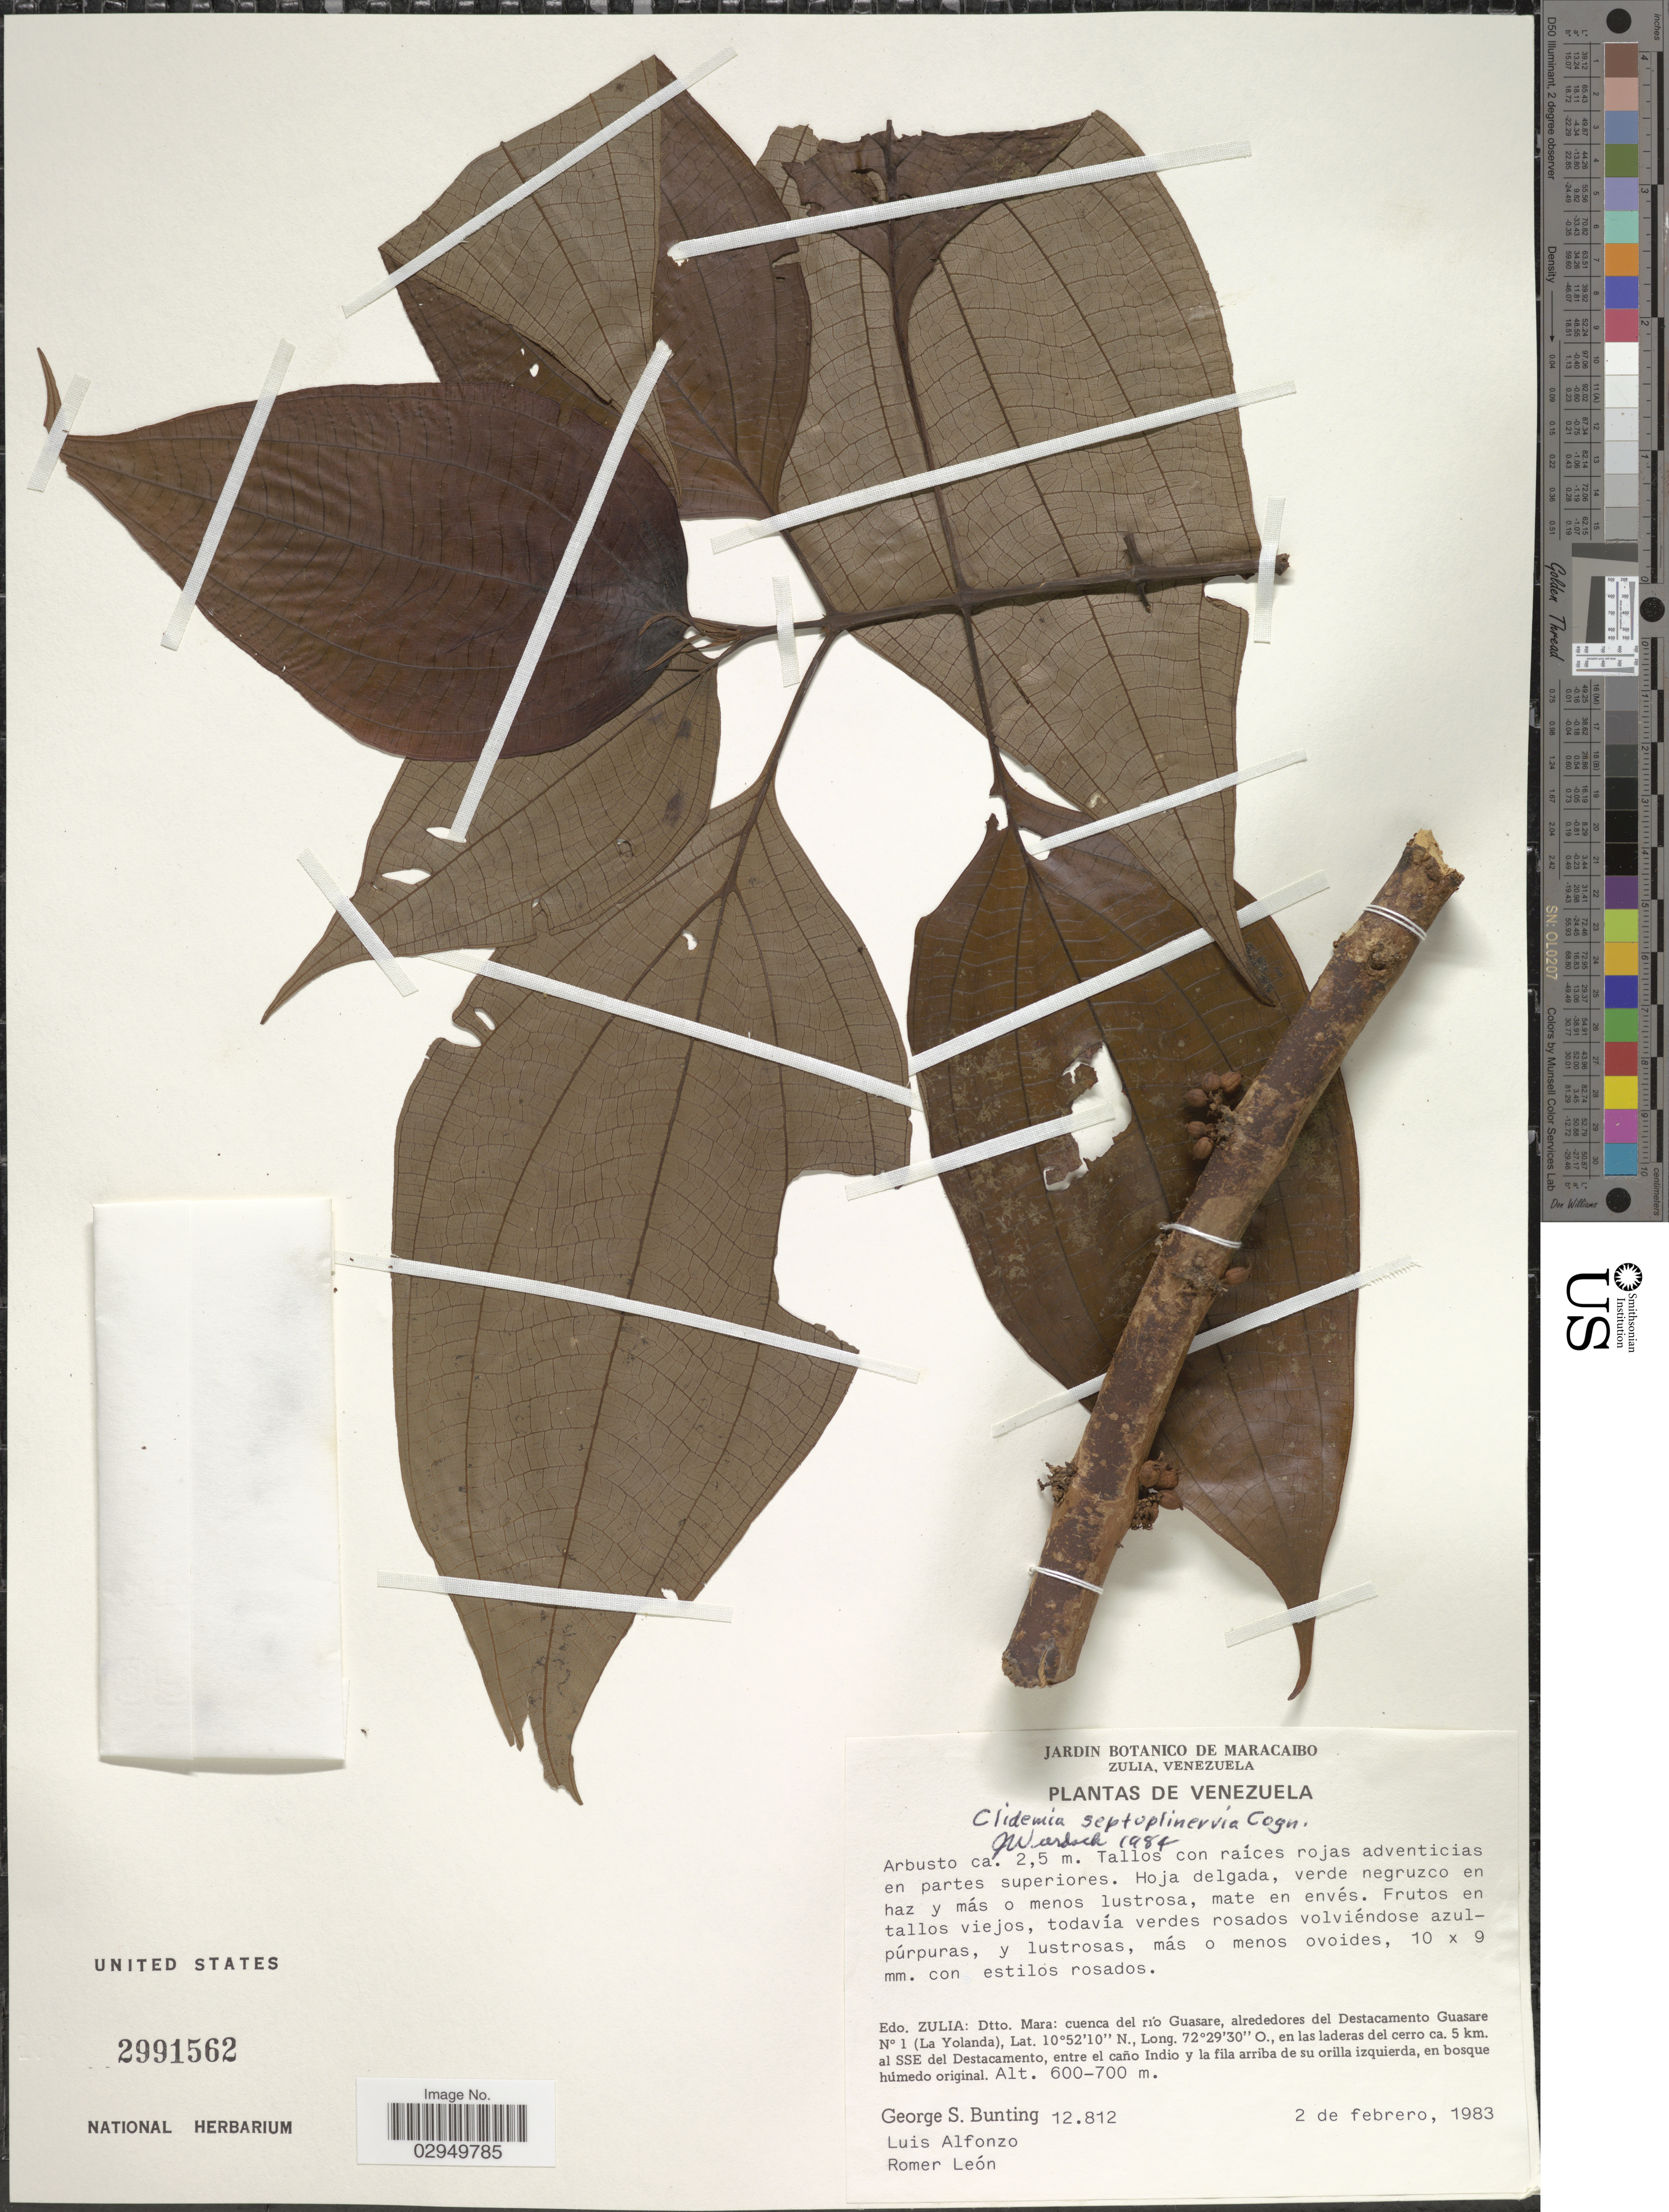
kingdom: Plantae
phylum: Tracheophyta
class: Magnoliopsida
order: Myrtales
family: Melastomataceae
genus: Clidemia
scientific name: Clidemia septuplinervia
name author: Cogn.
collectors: G. S. Bunting, L. Alfonzo & R. León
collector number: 12812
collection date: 1983-02-02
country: Venezuela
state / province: Zulia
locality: Dtto. Mara: cuenca del río Guasare, alrededores del Destacamento Guasare N° 1 (La Yolanda). En las laderas del cerro ca. 5 km. al SSE del Destacamento, entre al caño Indio y la fila arriba de su orilla izquierda.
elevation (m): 600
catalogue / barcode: US 2991562